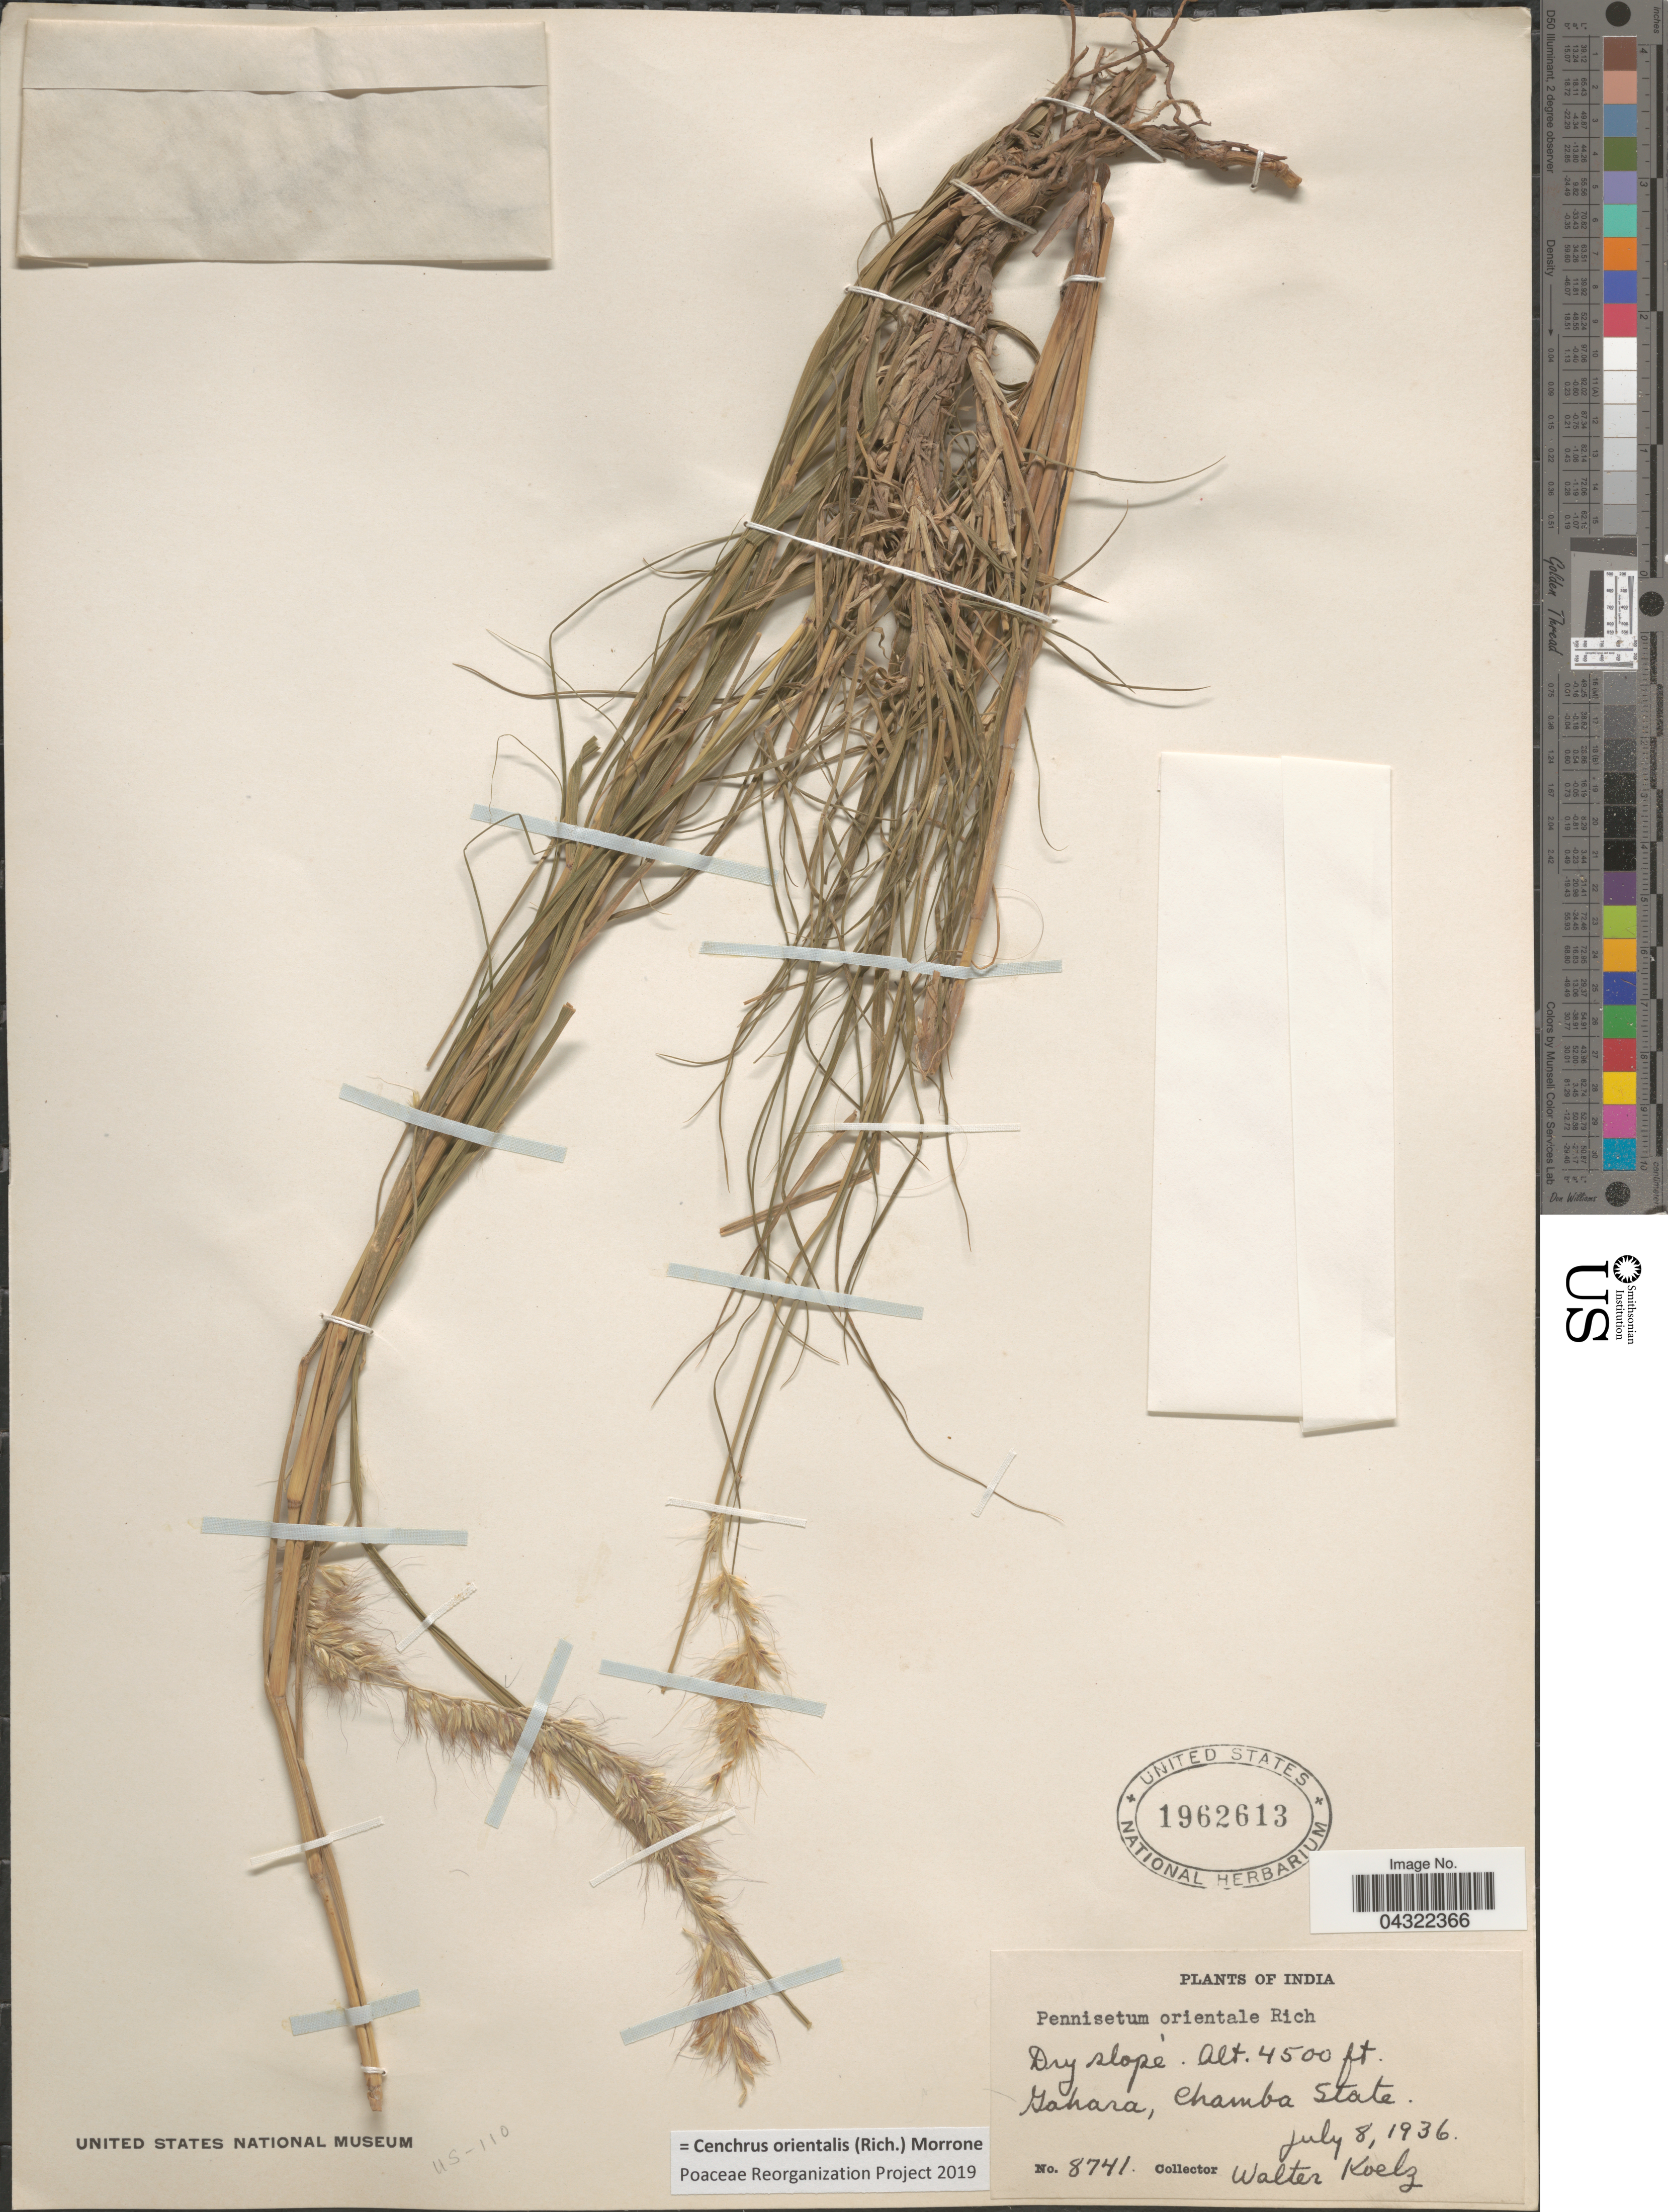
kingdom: Plantae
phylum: Tracheophyta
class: Liliopsida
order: Poales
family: Poaceae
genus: Cenchrus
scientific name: Cenchrus orientalis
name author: (Rich.) Morrone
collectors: W. N. Koelz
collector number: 8741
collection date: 1936-07-08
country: India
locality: Gahara, Chamba State.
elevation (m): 1372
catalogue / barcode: US 1962613